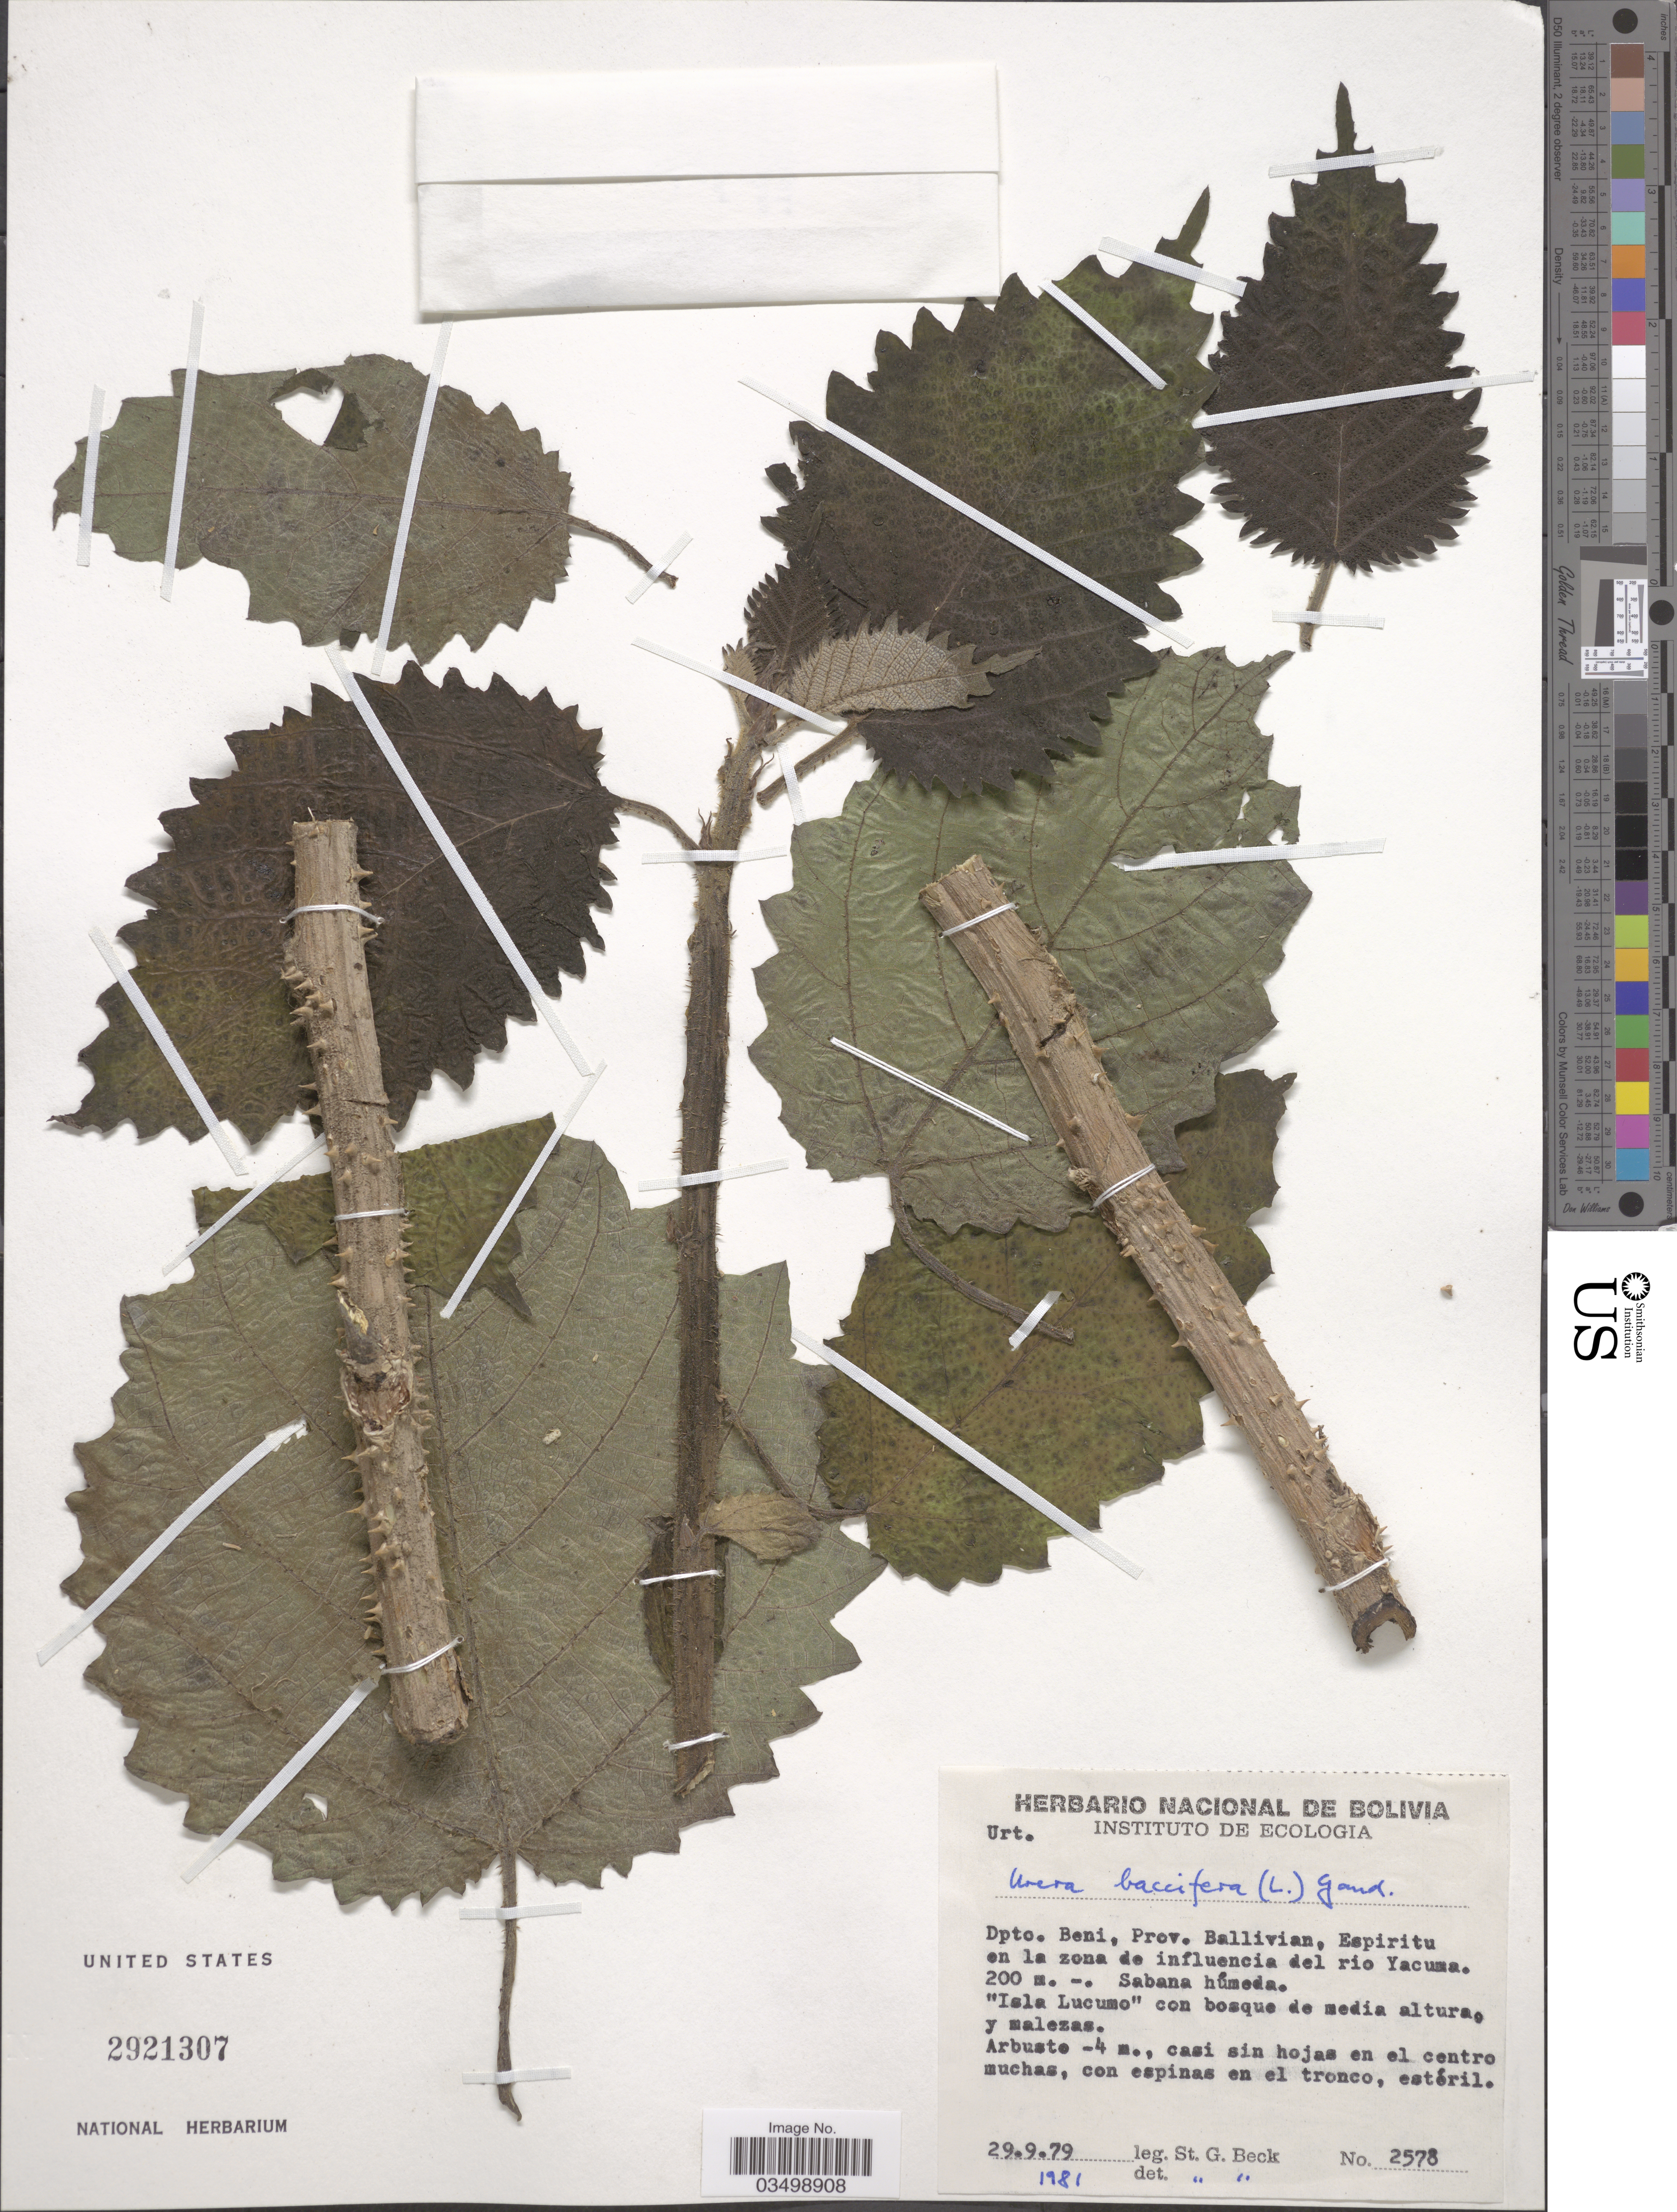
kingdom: Plantae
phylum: Tracheophyta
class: Magnoliopsida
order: Rosales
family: Urticaceae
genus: Urera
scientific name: Urera baccifera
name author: (L.) Gaudich. ex Wedd.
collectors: S. G. Beck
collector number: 2578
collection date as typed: Transcribed d/m/y: 29/9/79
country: Bolivia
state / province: Beni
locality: Dpto. Beni, Prov. Ballivian, Espiritu en la zona de influencia del rio Yacuma.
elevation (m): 200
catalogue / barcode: US 2921307